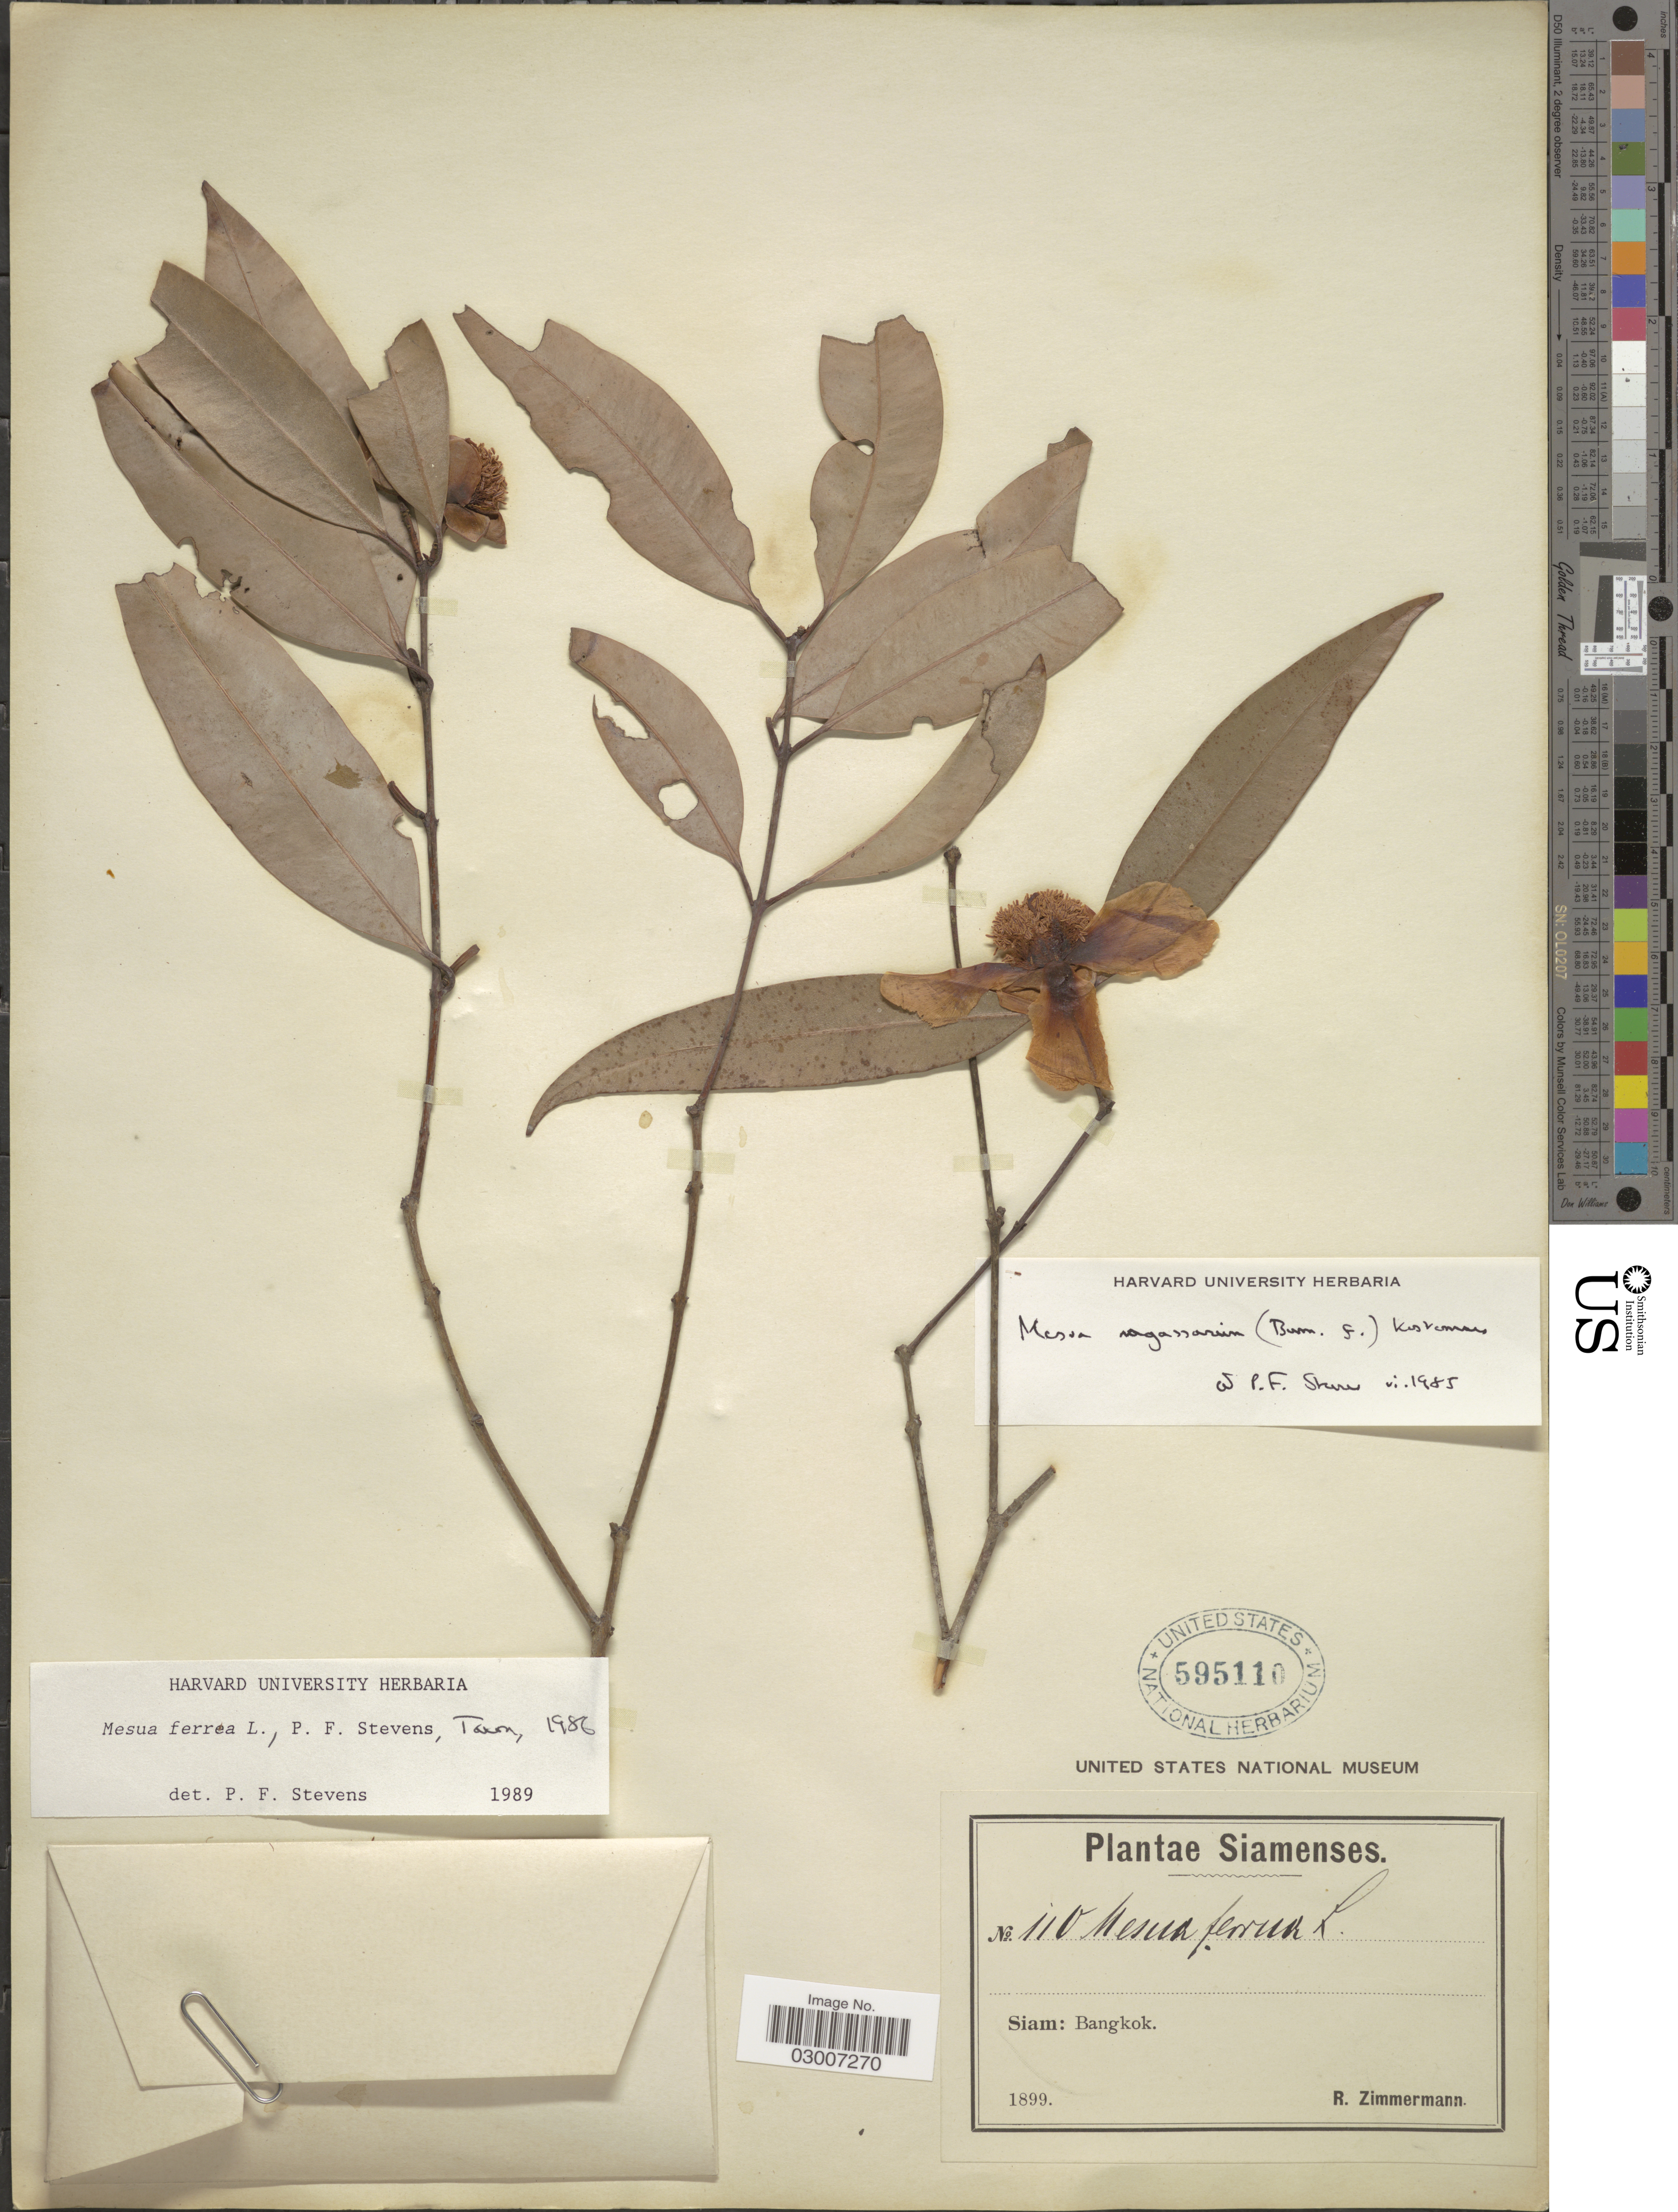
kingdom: Plantae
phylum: Tracheophyta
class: Magnoliopsida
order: Malpighiales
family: Calophyllaceae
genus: Mesua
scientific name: Mesua ferrea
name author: L.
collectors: R. Zimmermann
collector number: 110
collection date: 1899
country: Thailand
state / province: Bangkok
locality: Siam: Bangkok.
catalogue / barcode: US 595110